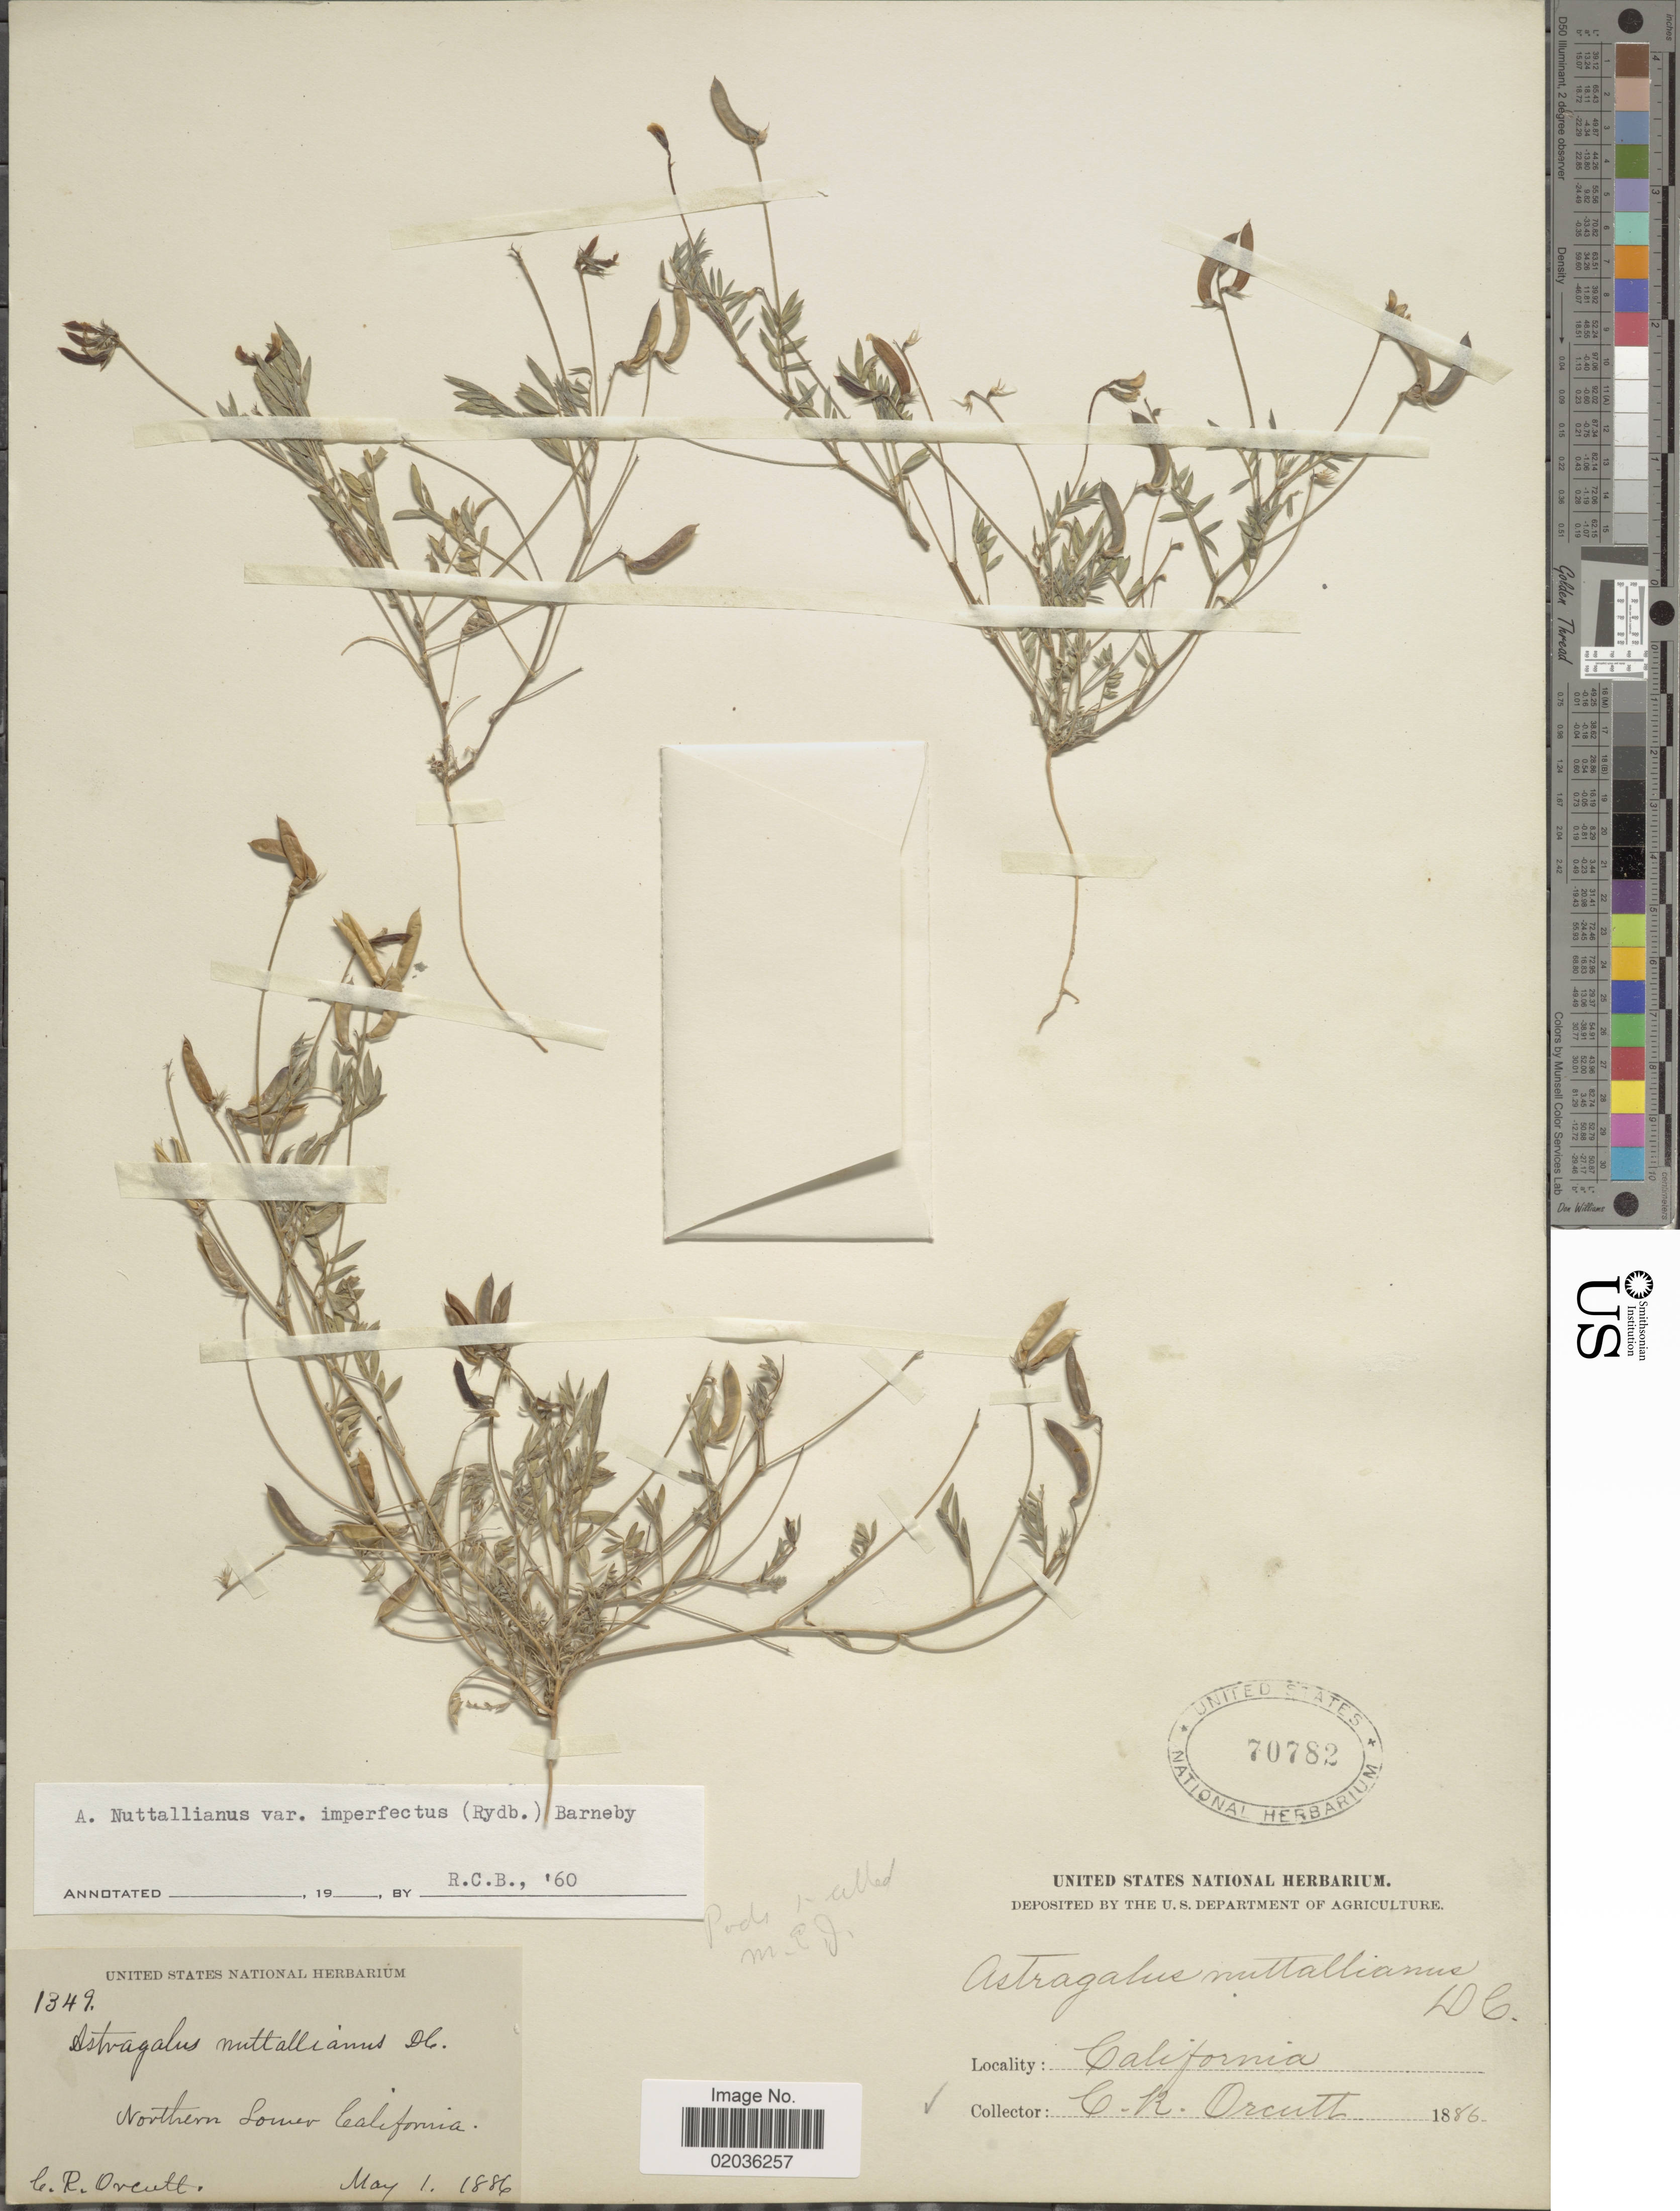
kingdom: Plantae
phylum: Tracheophyta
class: Magnoliopsida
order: Fabales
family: Fabaceae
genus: Astragalus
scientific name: Astragalus nuttallianus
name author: DC.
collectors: C. R. Orcutt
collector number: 1349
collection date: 1886-05-01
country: United States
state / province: California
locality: Northern Lower California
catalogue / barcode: US 70782